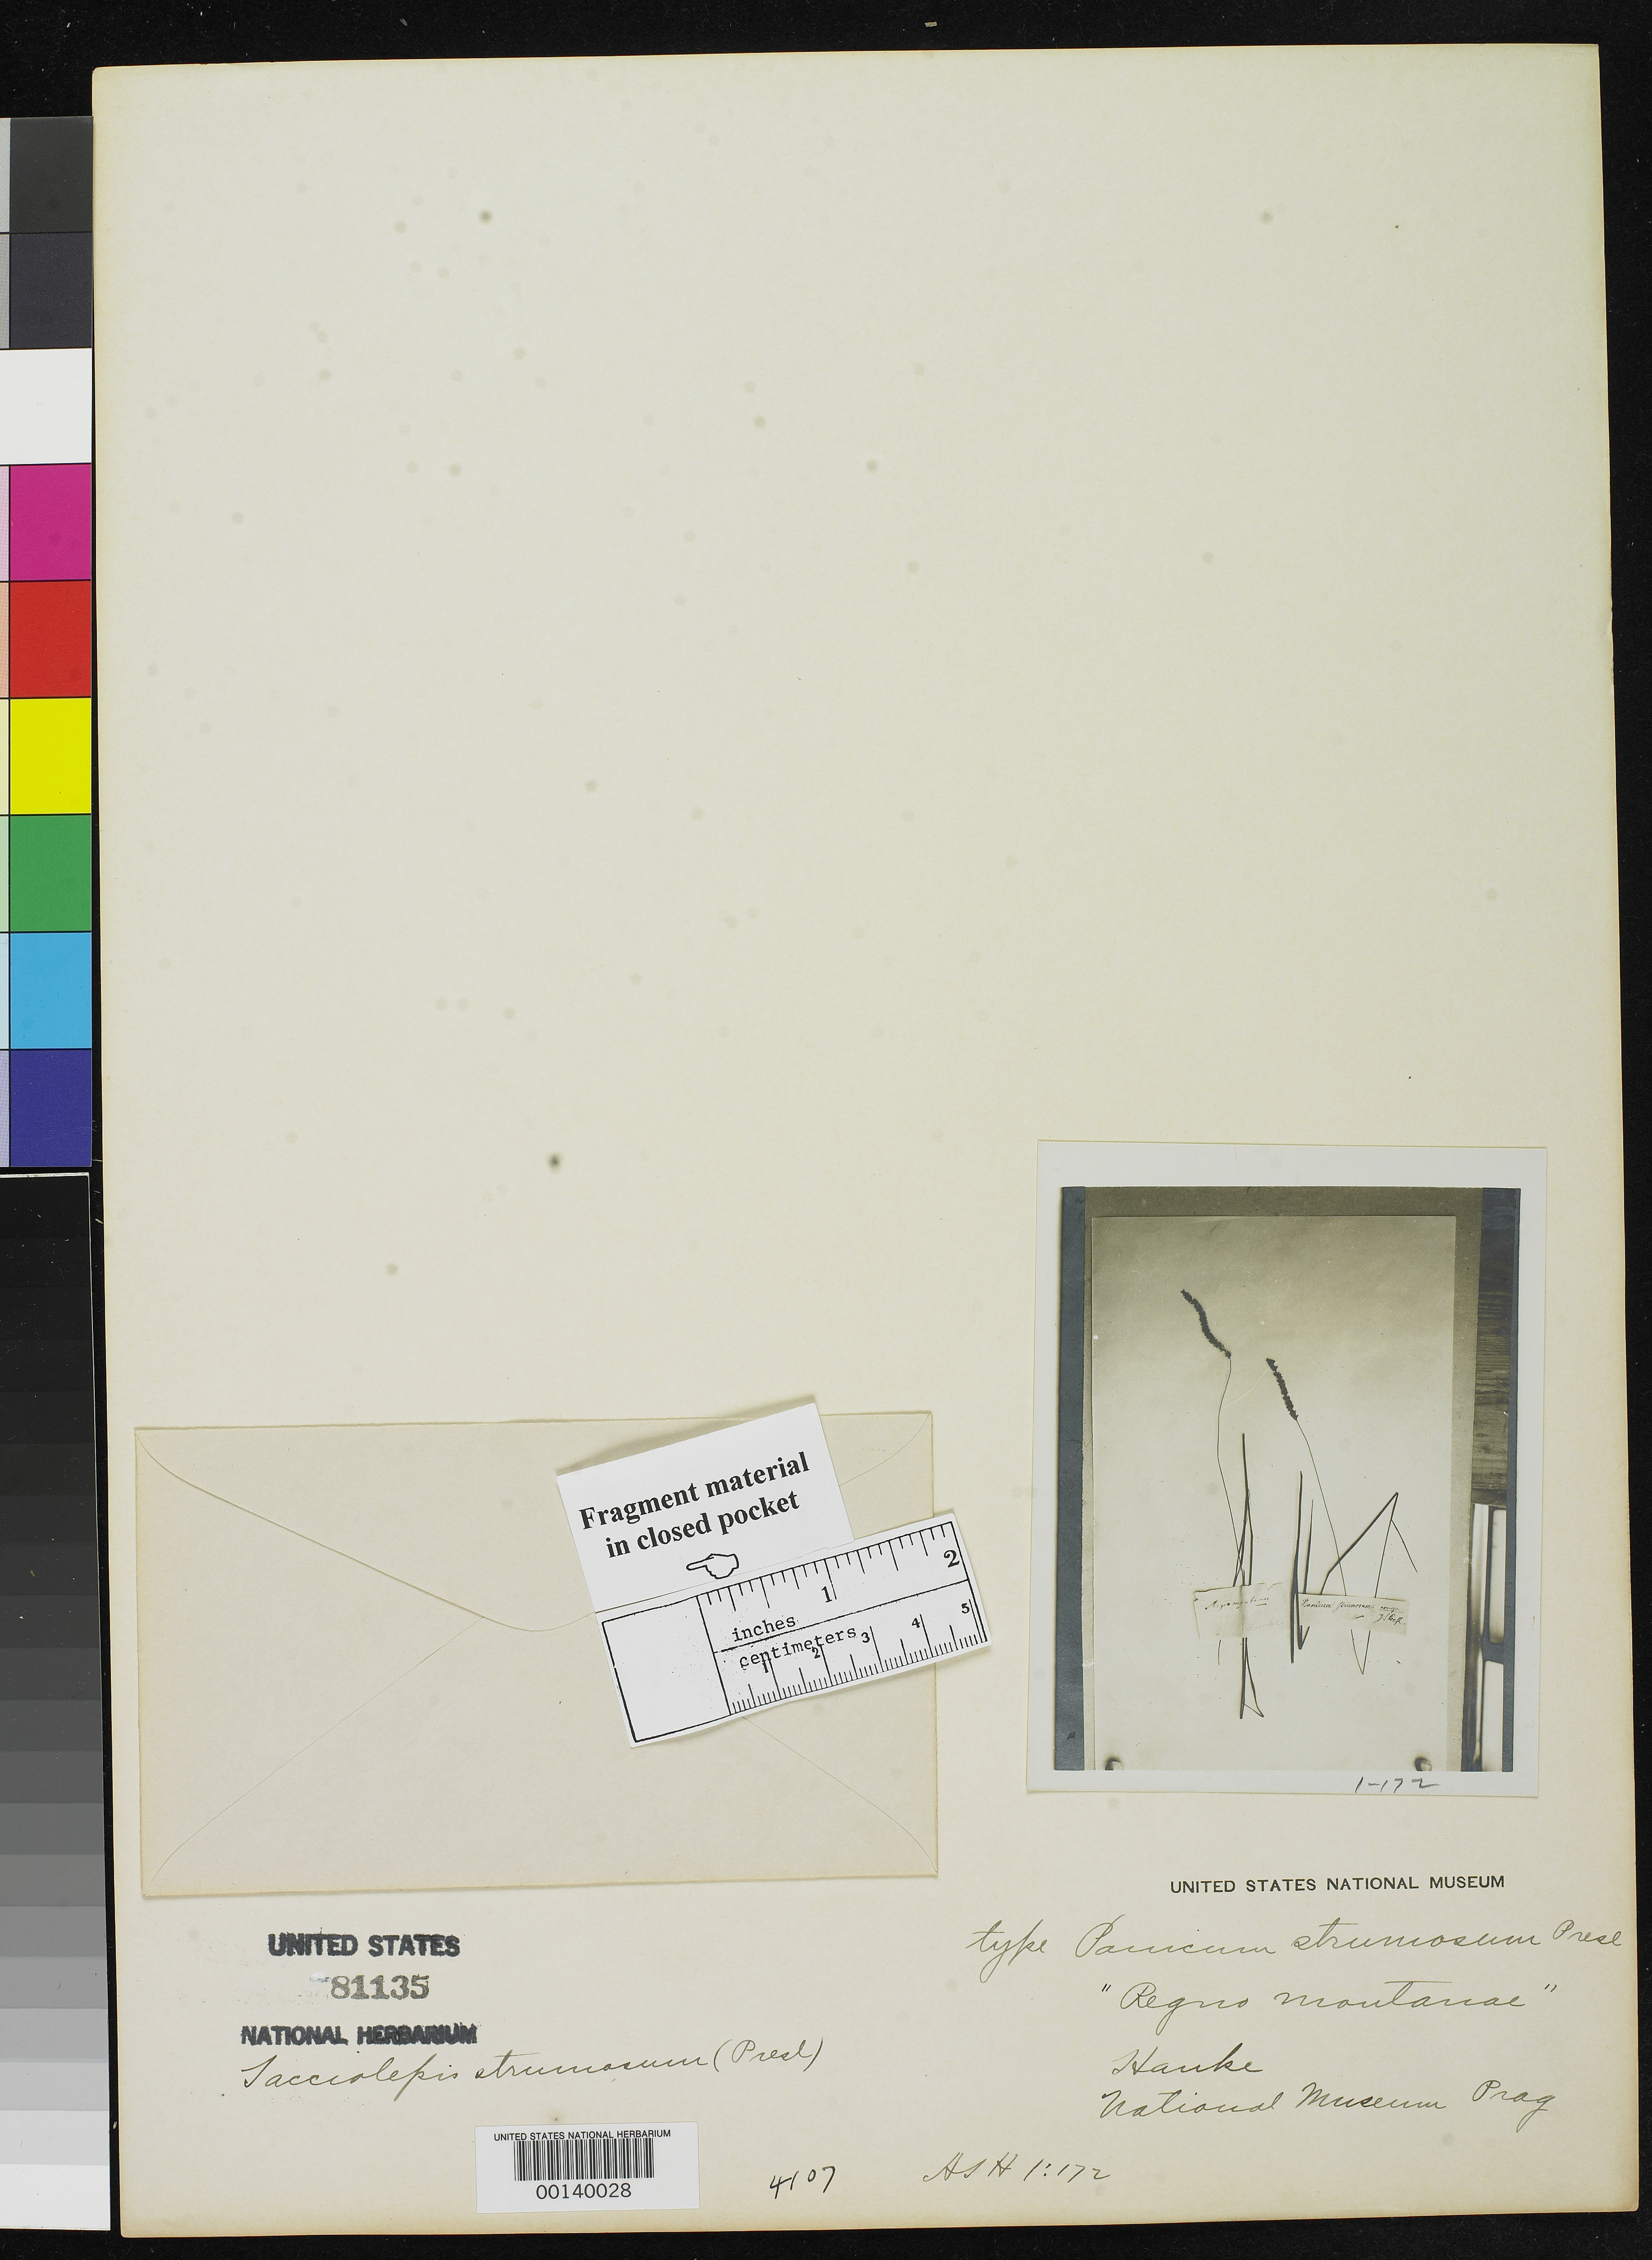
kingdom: Plantae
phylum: Tracheophyta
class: Liliopsida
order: Poales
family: Poaceae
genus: Panicum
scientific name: Panicum strumosum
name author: J. Presl in C. Presl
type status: Type Fragment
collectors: T. P. X. Haenke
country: United States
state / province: California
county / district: Monterey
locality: Monterey.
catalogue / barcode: US 81135